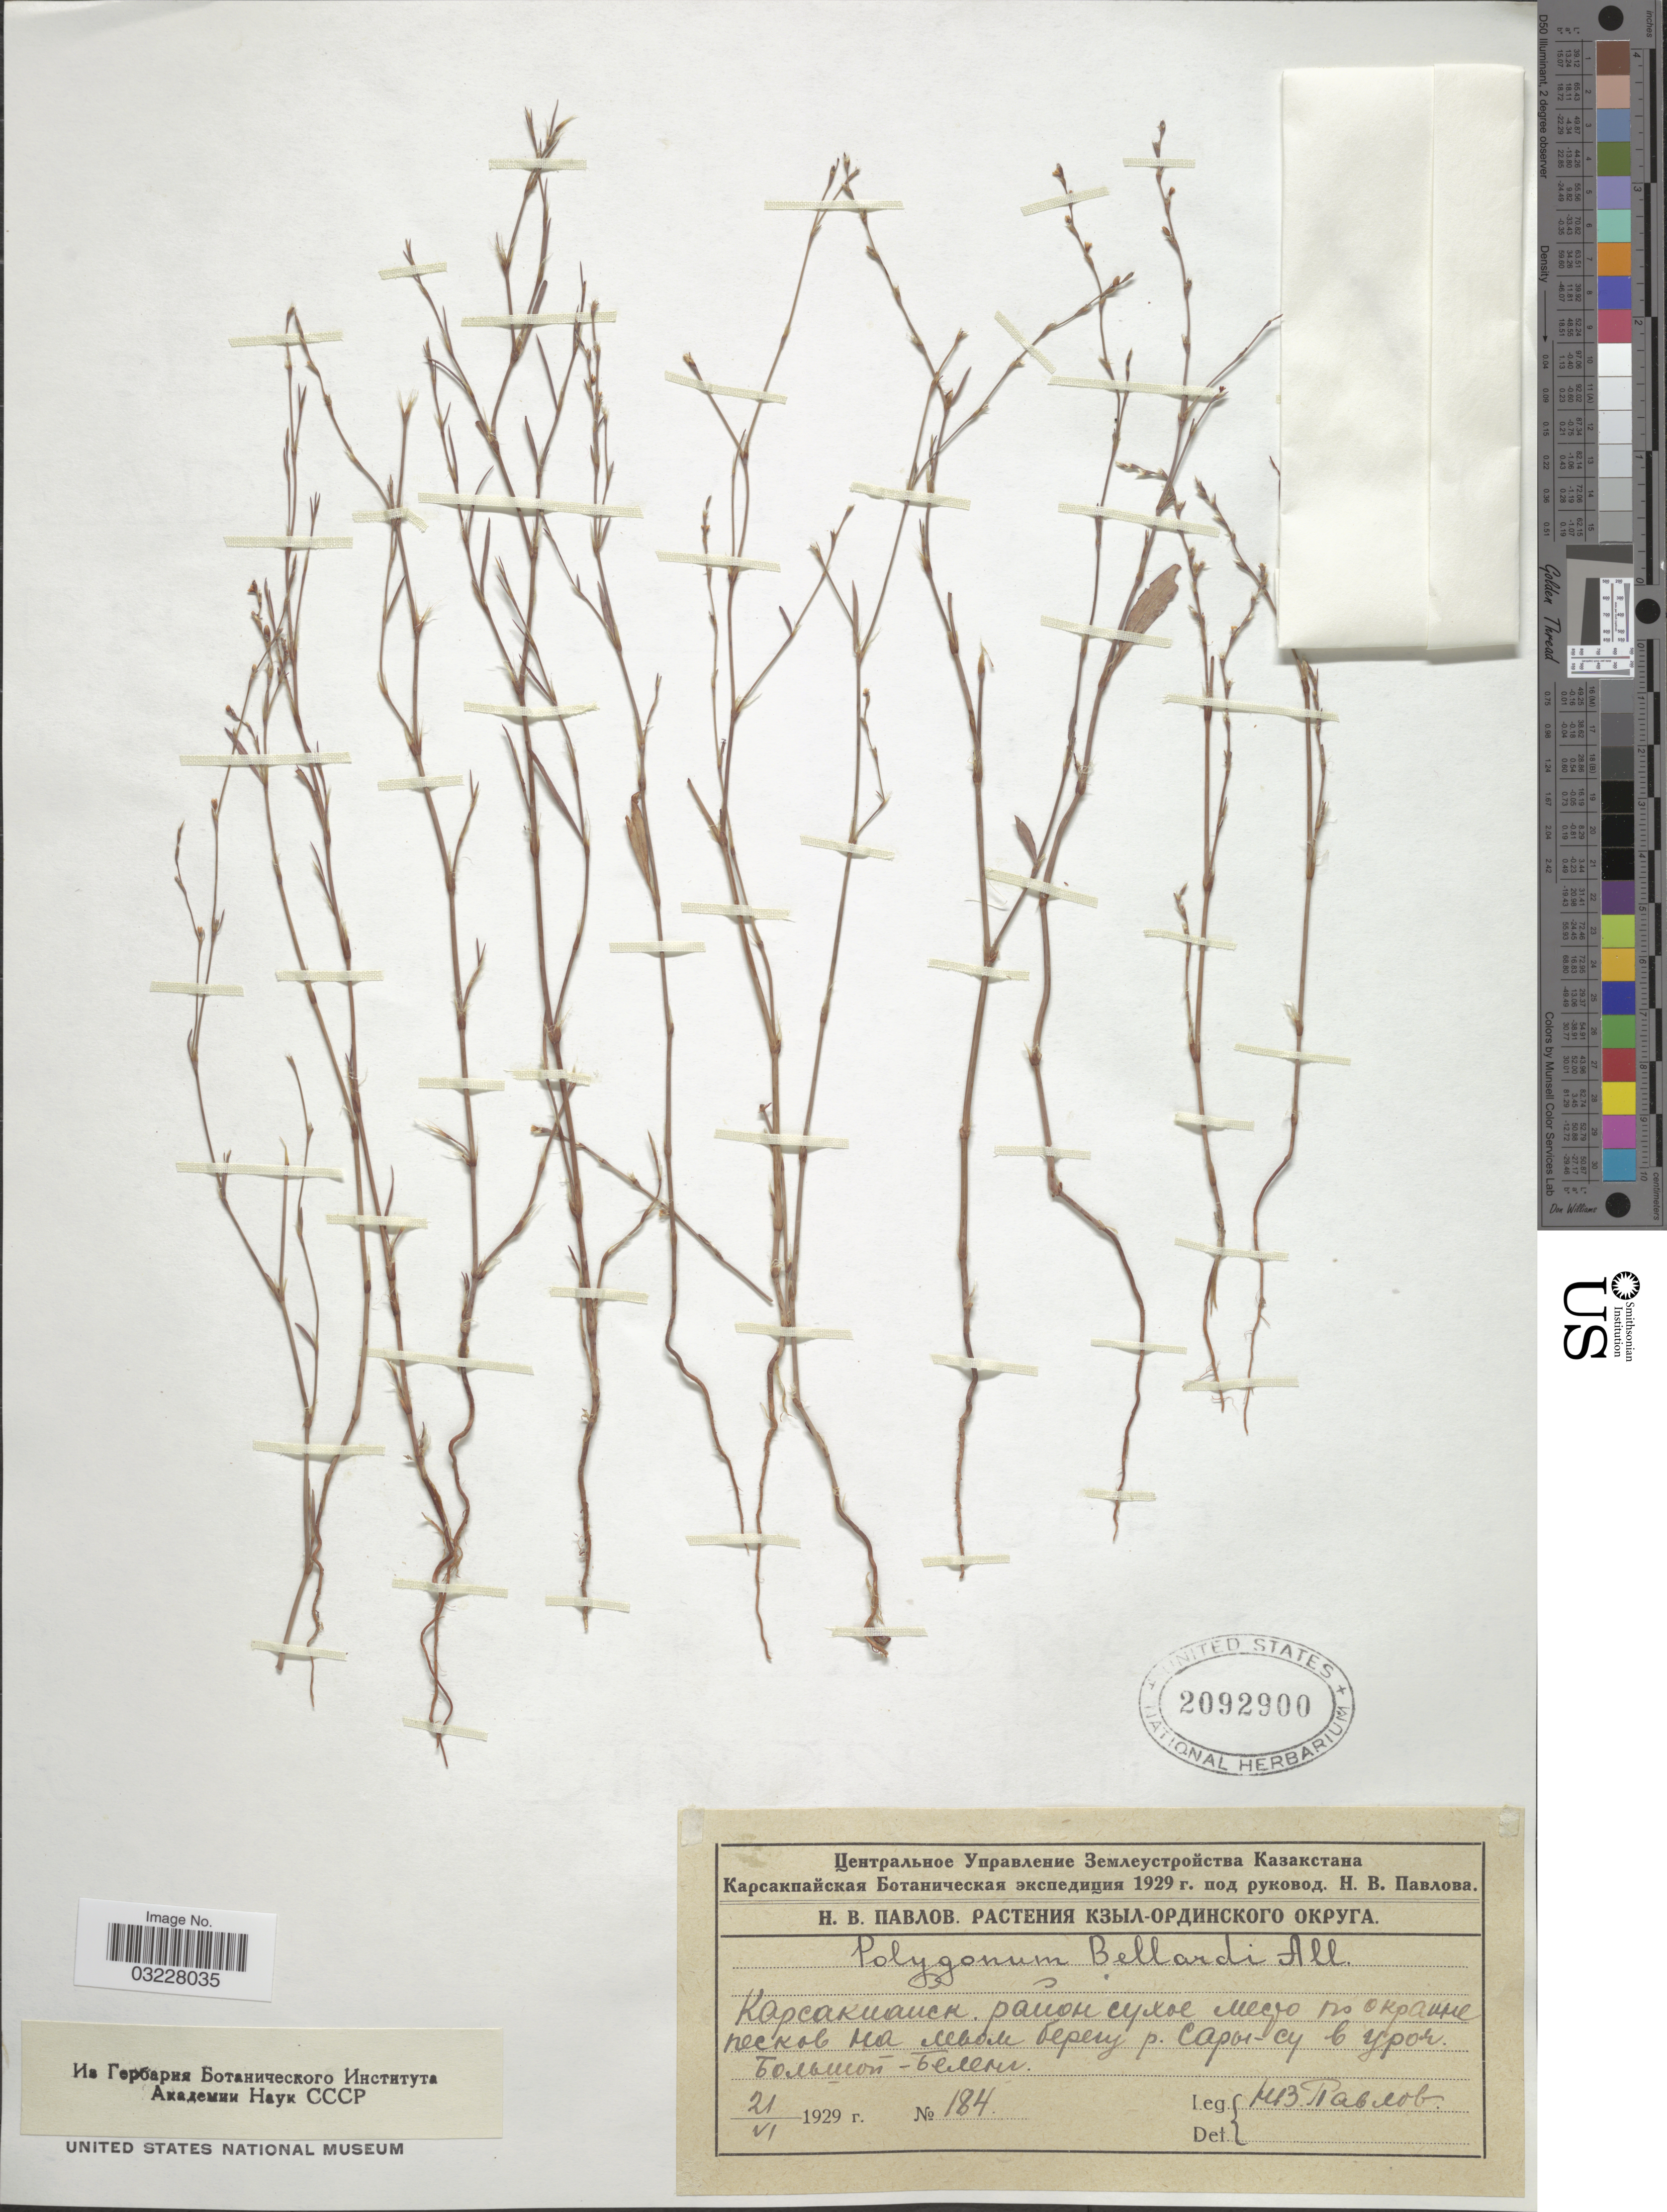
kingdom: Plantae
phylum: Tracheophyta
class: Magnoliopsida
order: Caryophyllales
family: Polygonaceae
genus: Polygonum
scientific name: Polygonum bellardii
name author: All.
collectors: N. Pavlov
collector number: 184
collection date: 1929-06-21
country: Kazakhstan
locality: Left shore of River Sarysu.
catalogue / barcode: US 2092900